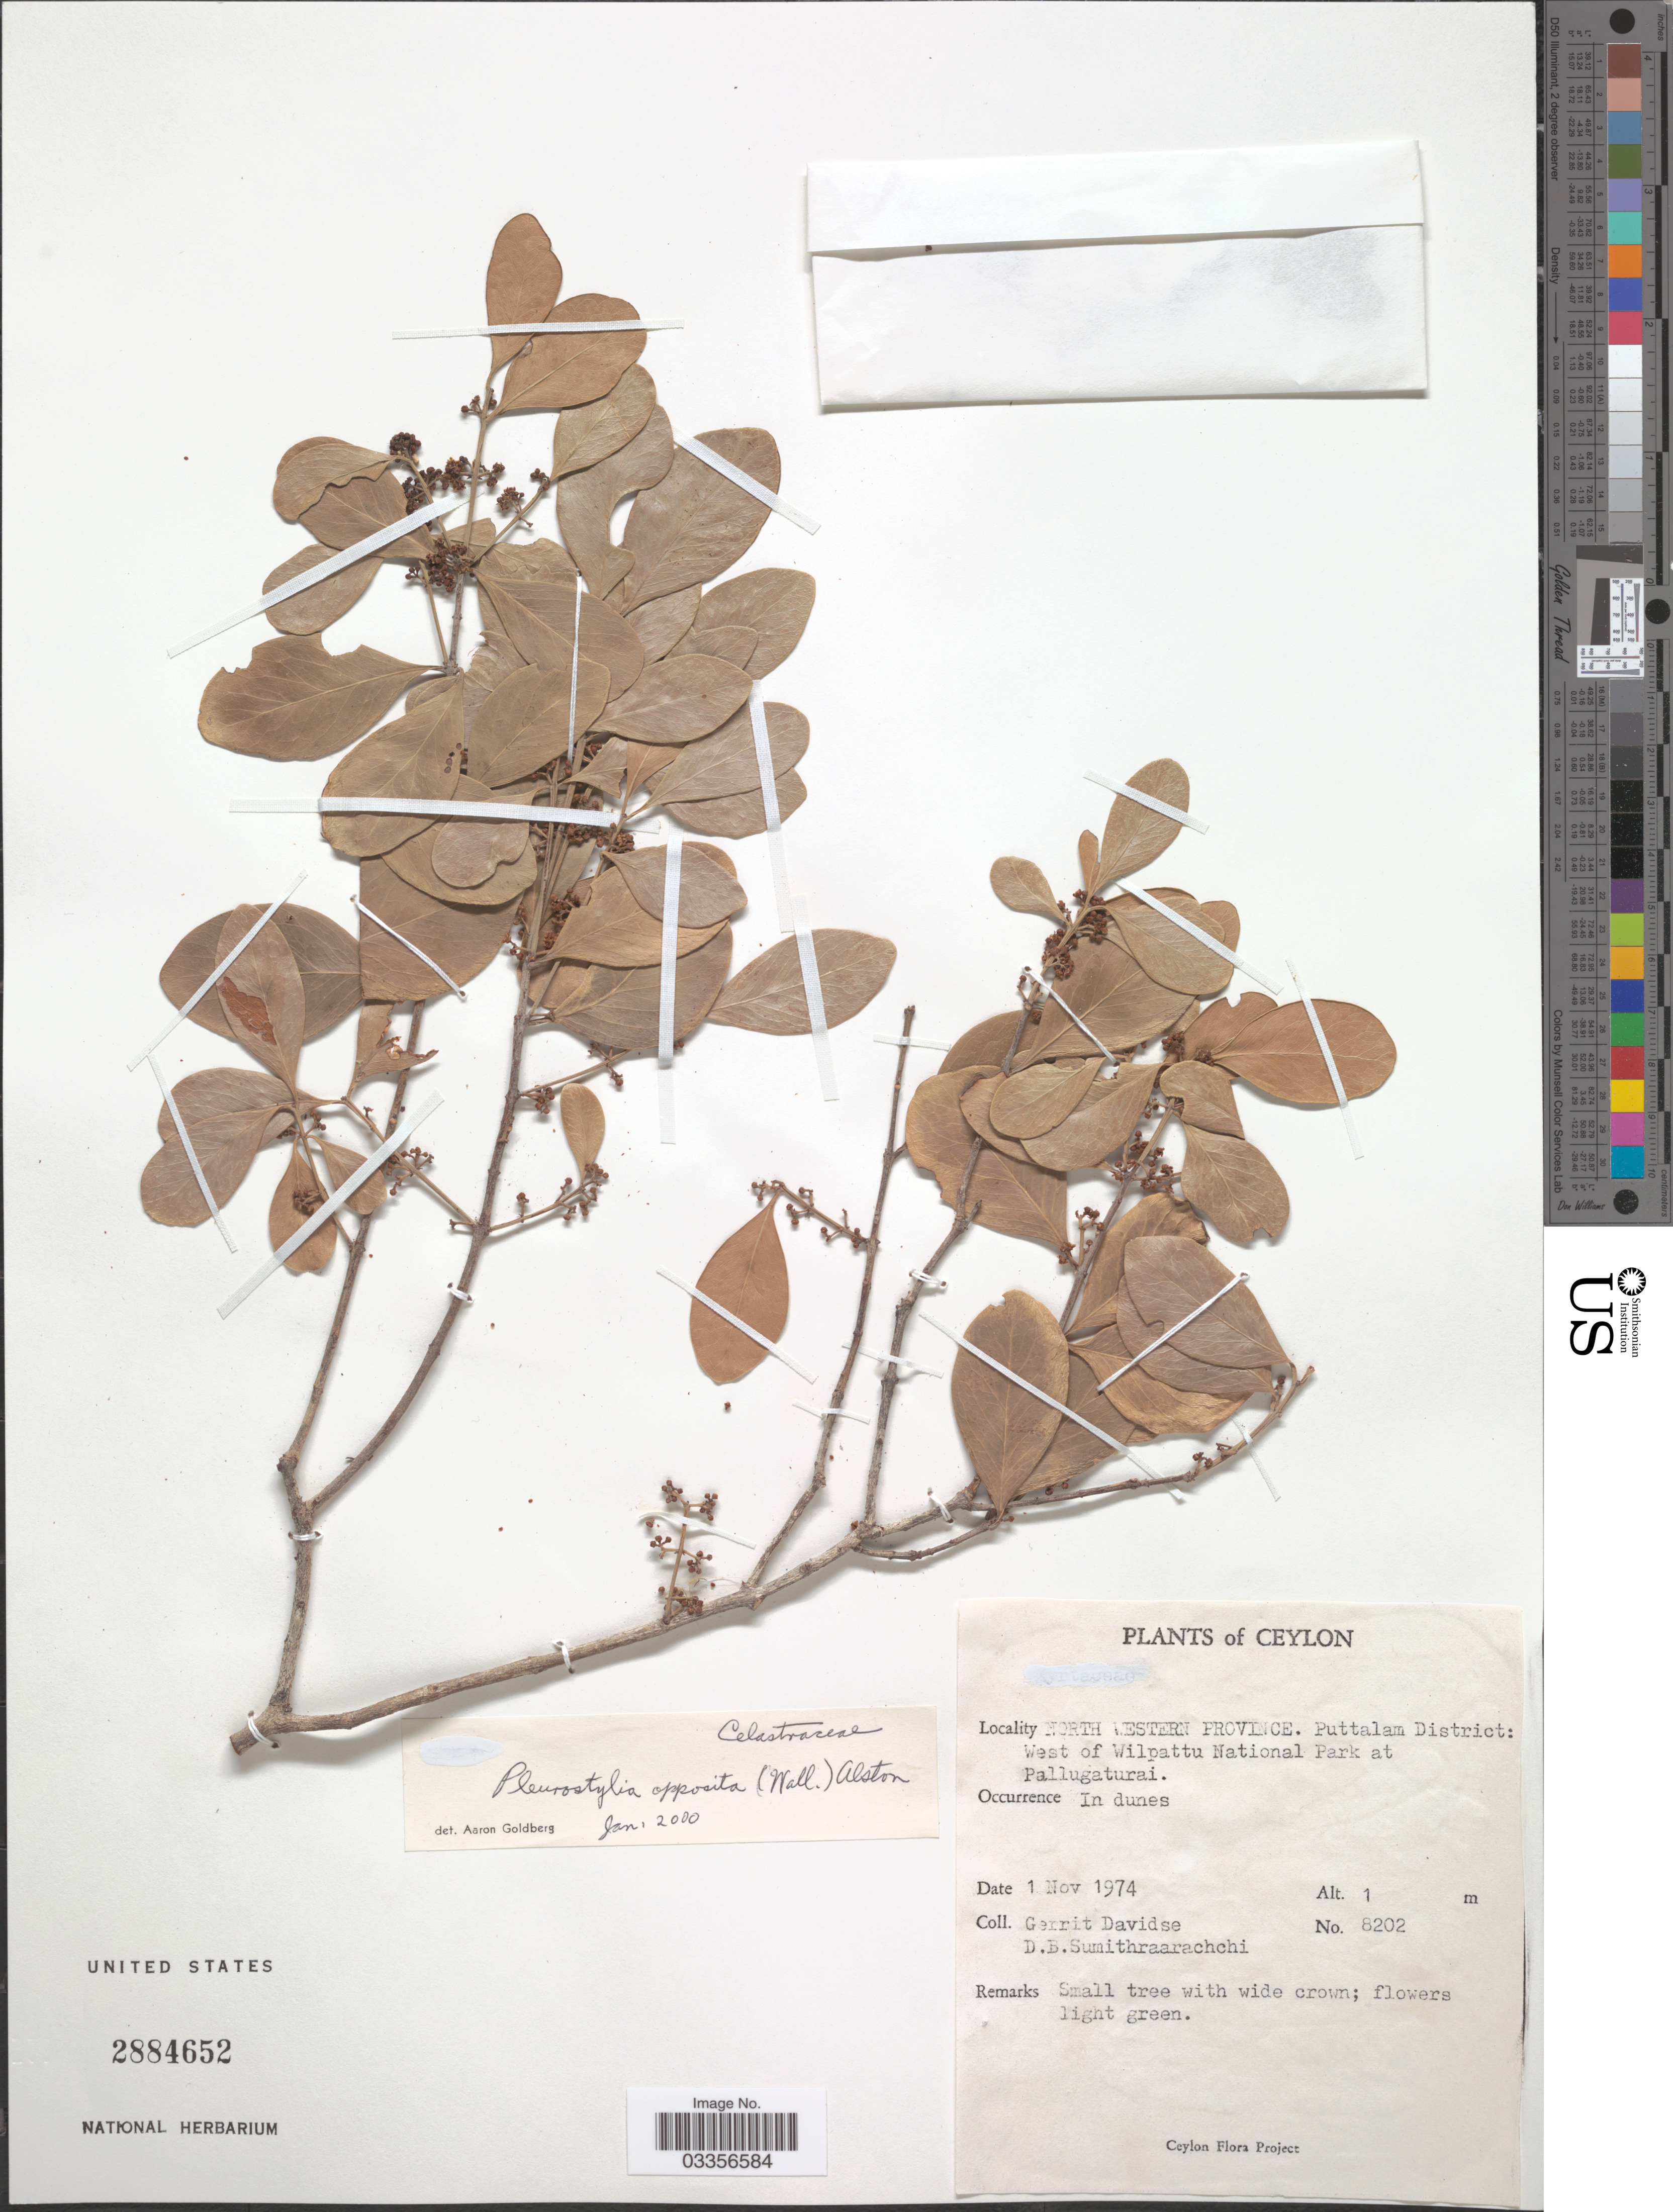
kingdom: Plantae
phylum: Tracheophyta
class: Magnoliopsida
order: Celastrales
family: Celastraceae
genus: Pleurostylia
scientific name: Pleurostylia opposita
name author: (Wall.) Alston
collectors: G. Davidse & D. B. Sumithraarachchi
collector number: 8202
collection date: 1974-11-01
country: Sri Lanka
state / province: North Western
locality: Ceylon, Puttalam District: West of Wilpattu National Park at Pallugaturai.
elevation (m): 1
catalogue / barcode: US 2884652